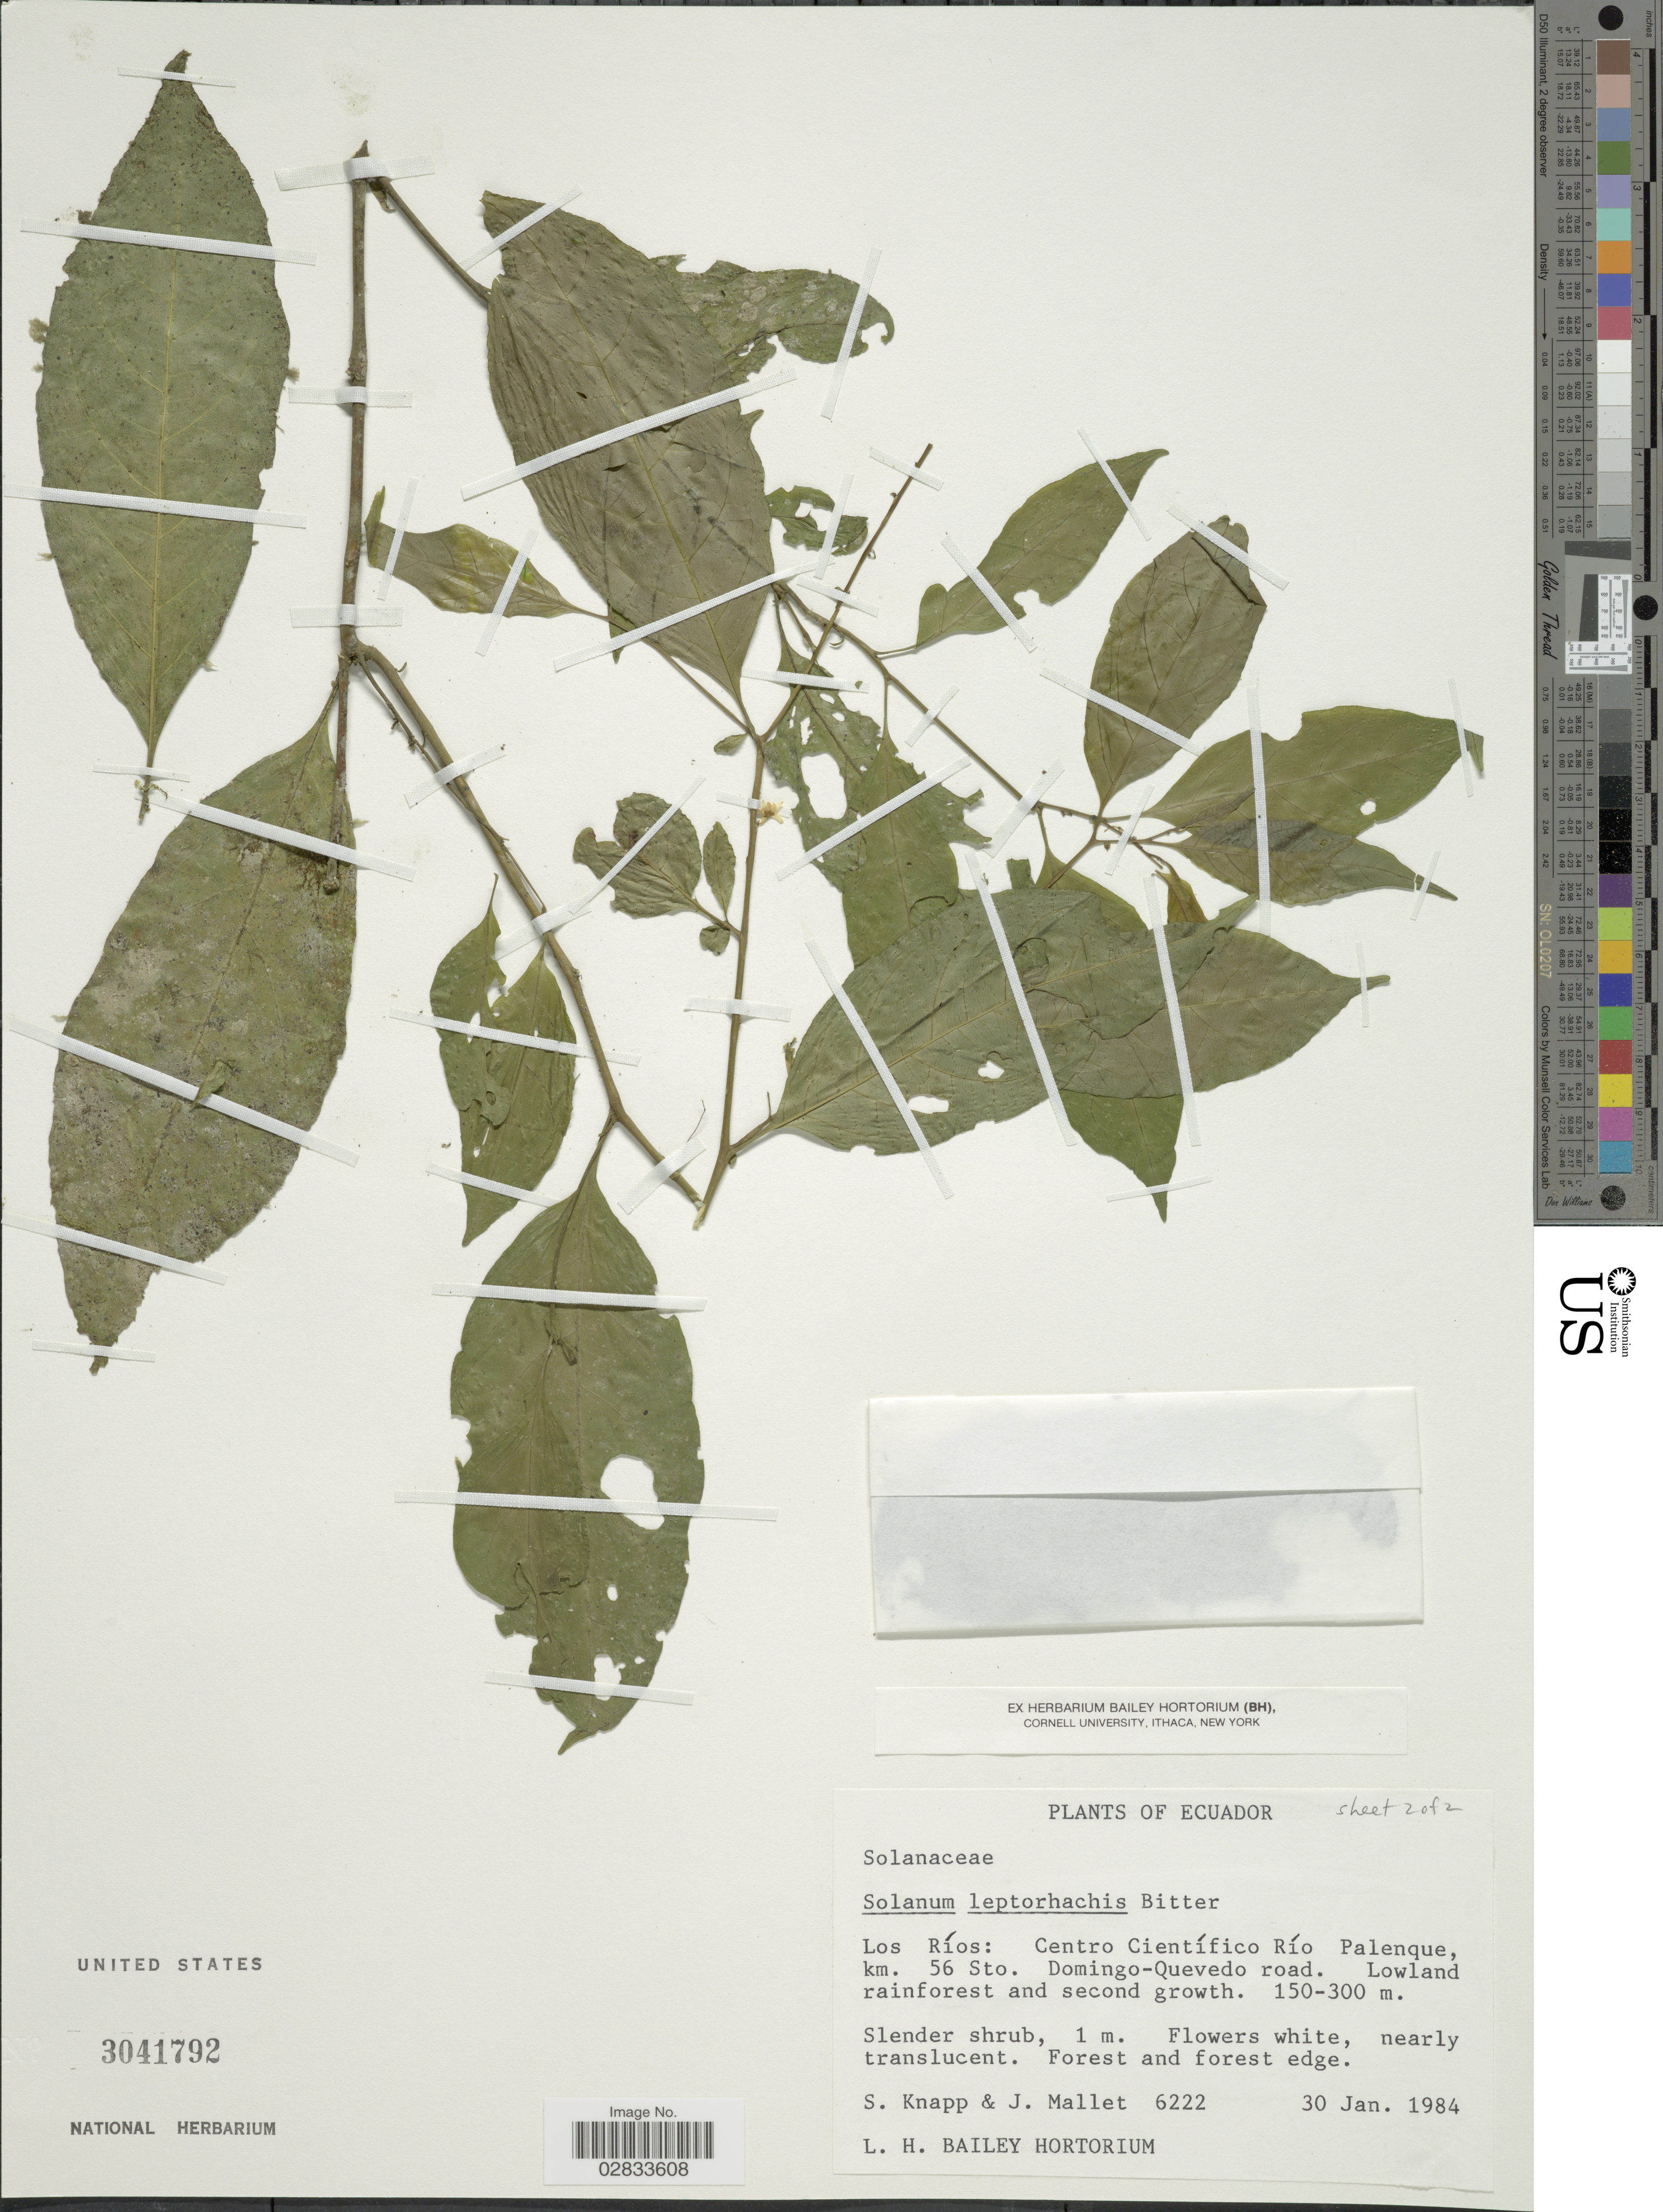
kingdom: Plantae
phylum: Tracheophyta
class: Magnoliopsida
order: Solanales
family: Solanaceae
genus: Solanum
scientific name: Solanum leptorhachis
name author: Bitter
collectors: S. Knapp & J. Mallet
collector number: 6222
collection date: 1984-01-30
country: Ecuador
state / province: Los Ríos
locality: Centro Científico Río Palenque, km. 56 Sto. Domingo-Quevedo road.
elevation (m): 150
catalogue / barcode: US 3041792